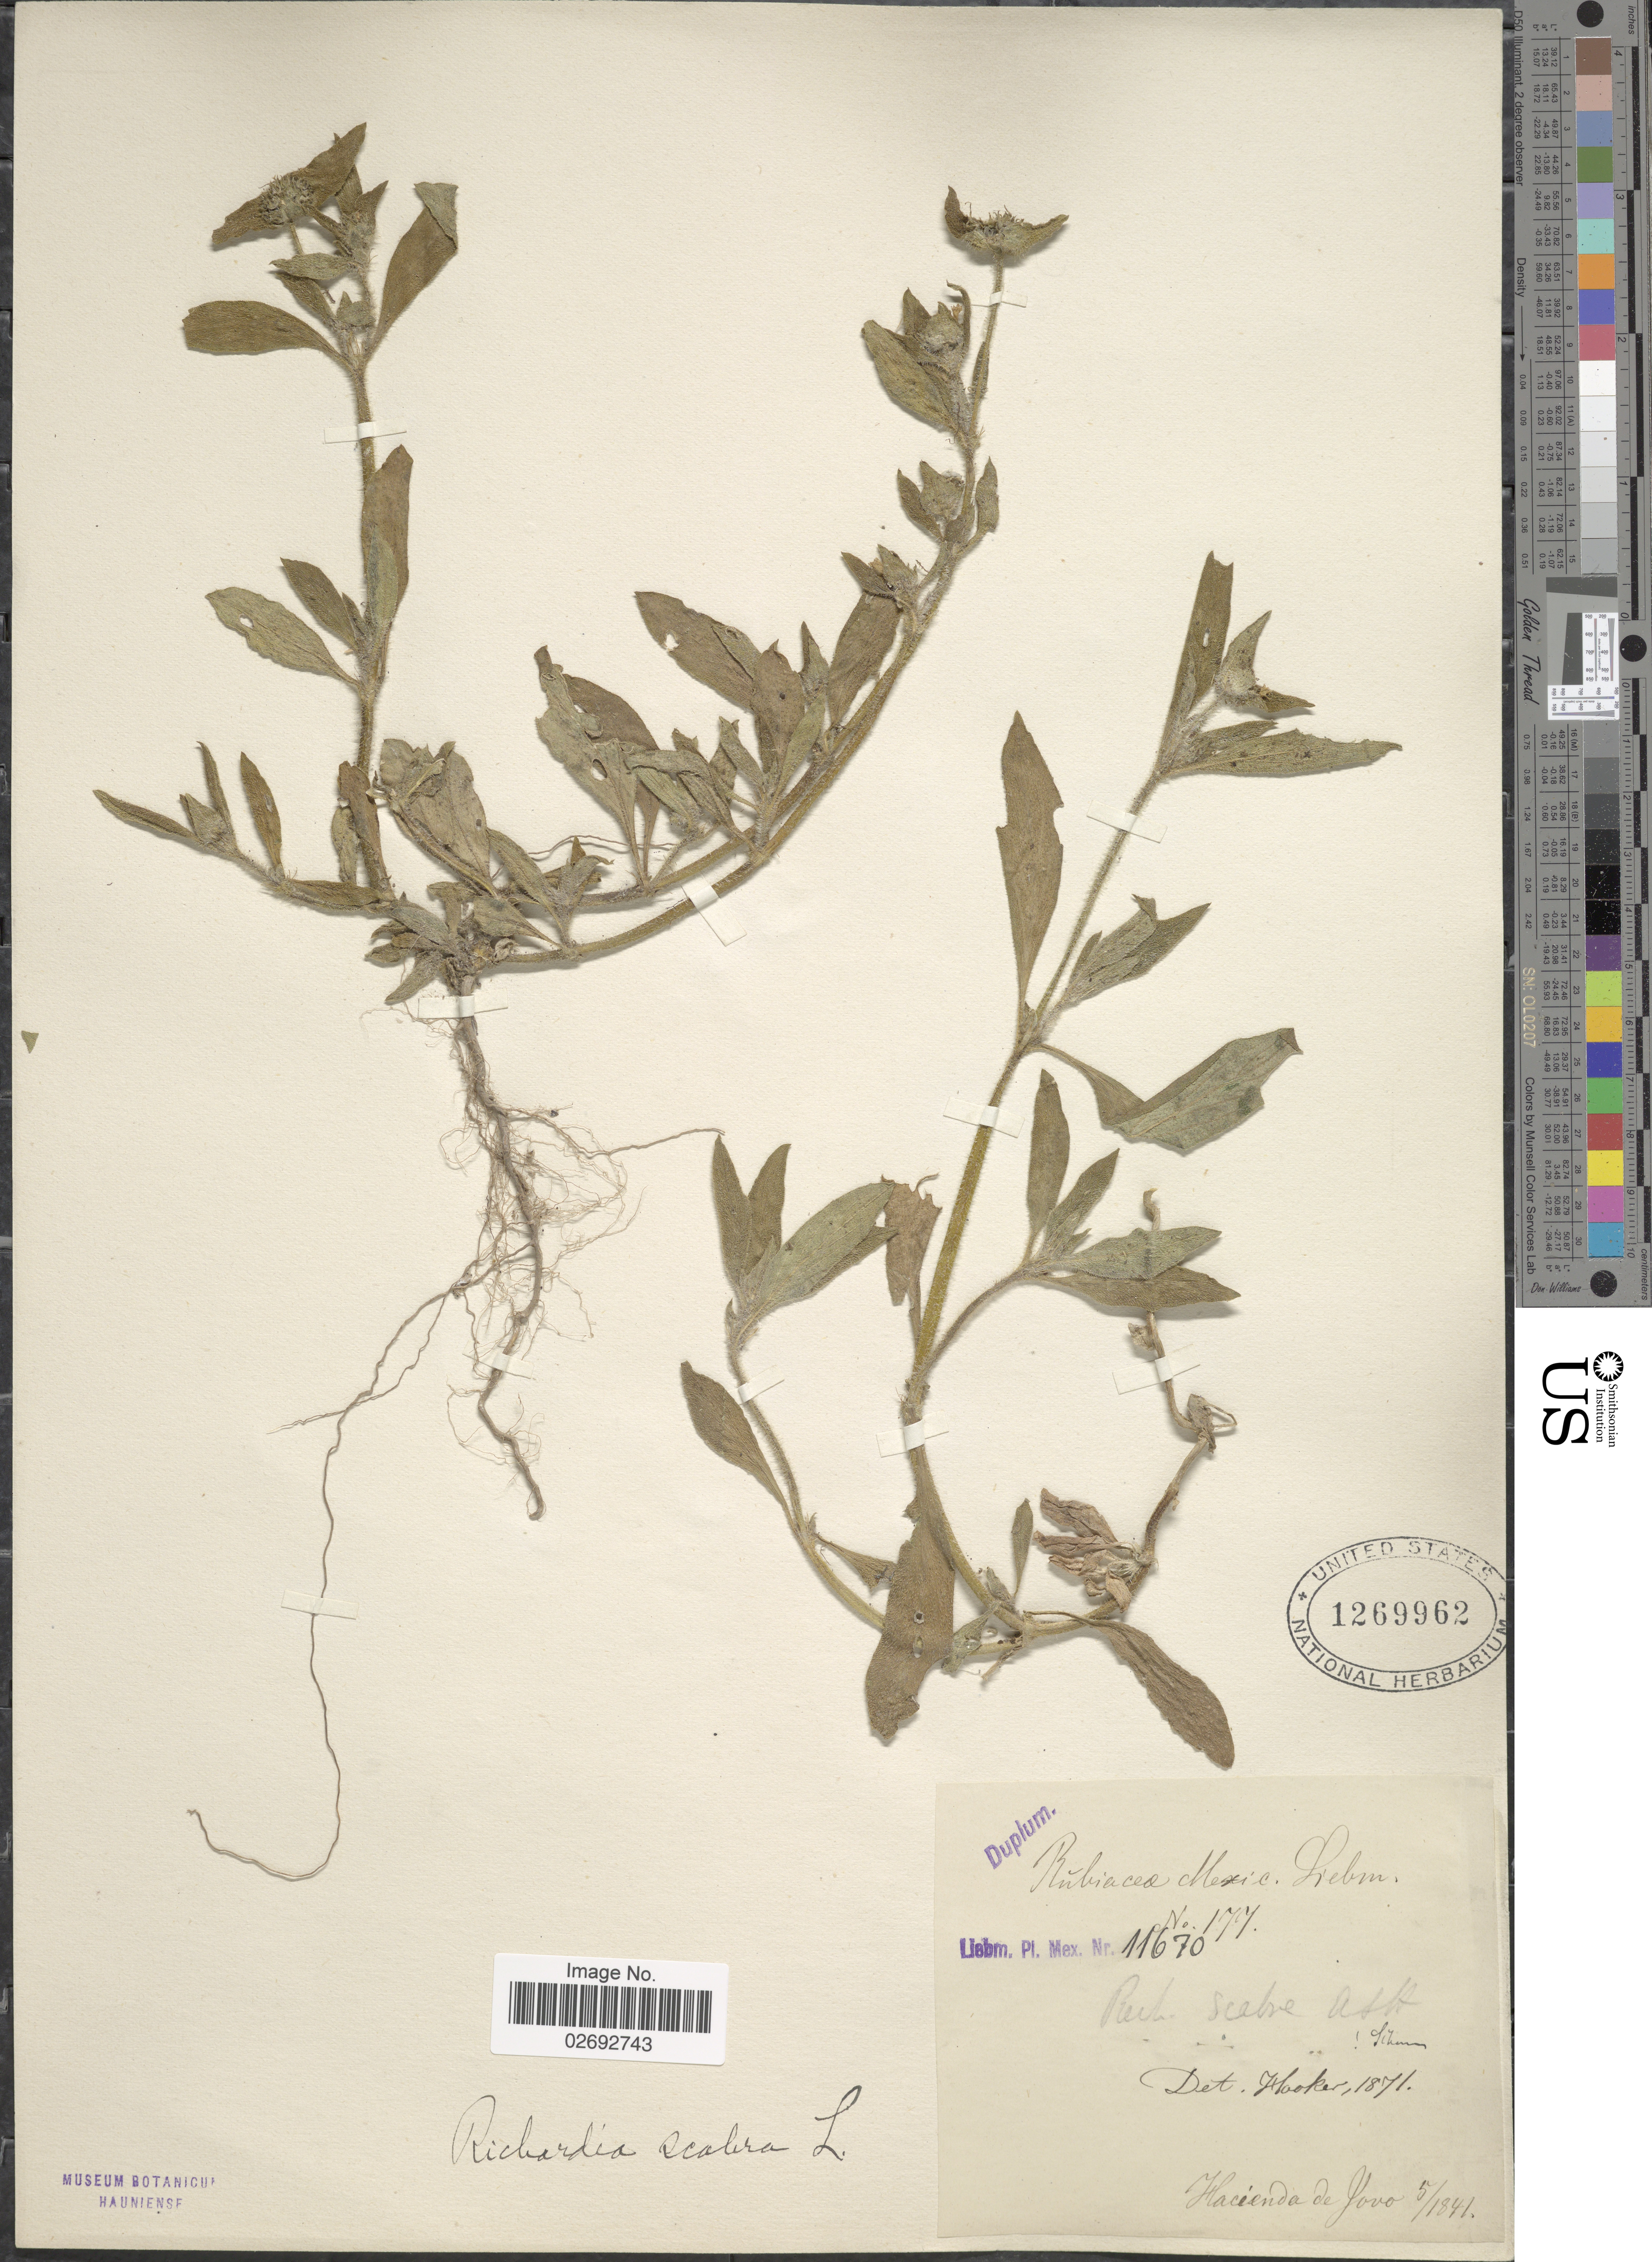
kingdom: Plantae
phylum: Tracheophyta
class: Magnoliopsida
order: Gentianales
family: Rubiaceae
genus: Richardia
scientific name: Richardia scabra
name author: L.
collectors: Liebmann, --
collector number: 11670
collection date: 1841-05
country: Mexico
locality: Hacienda de Jovo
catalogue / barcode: US 1269962